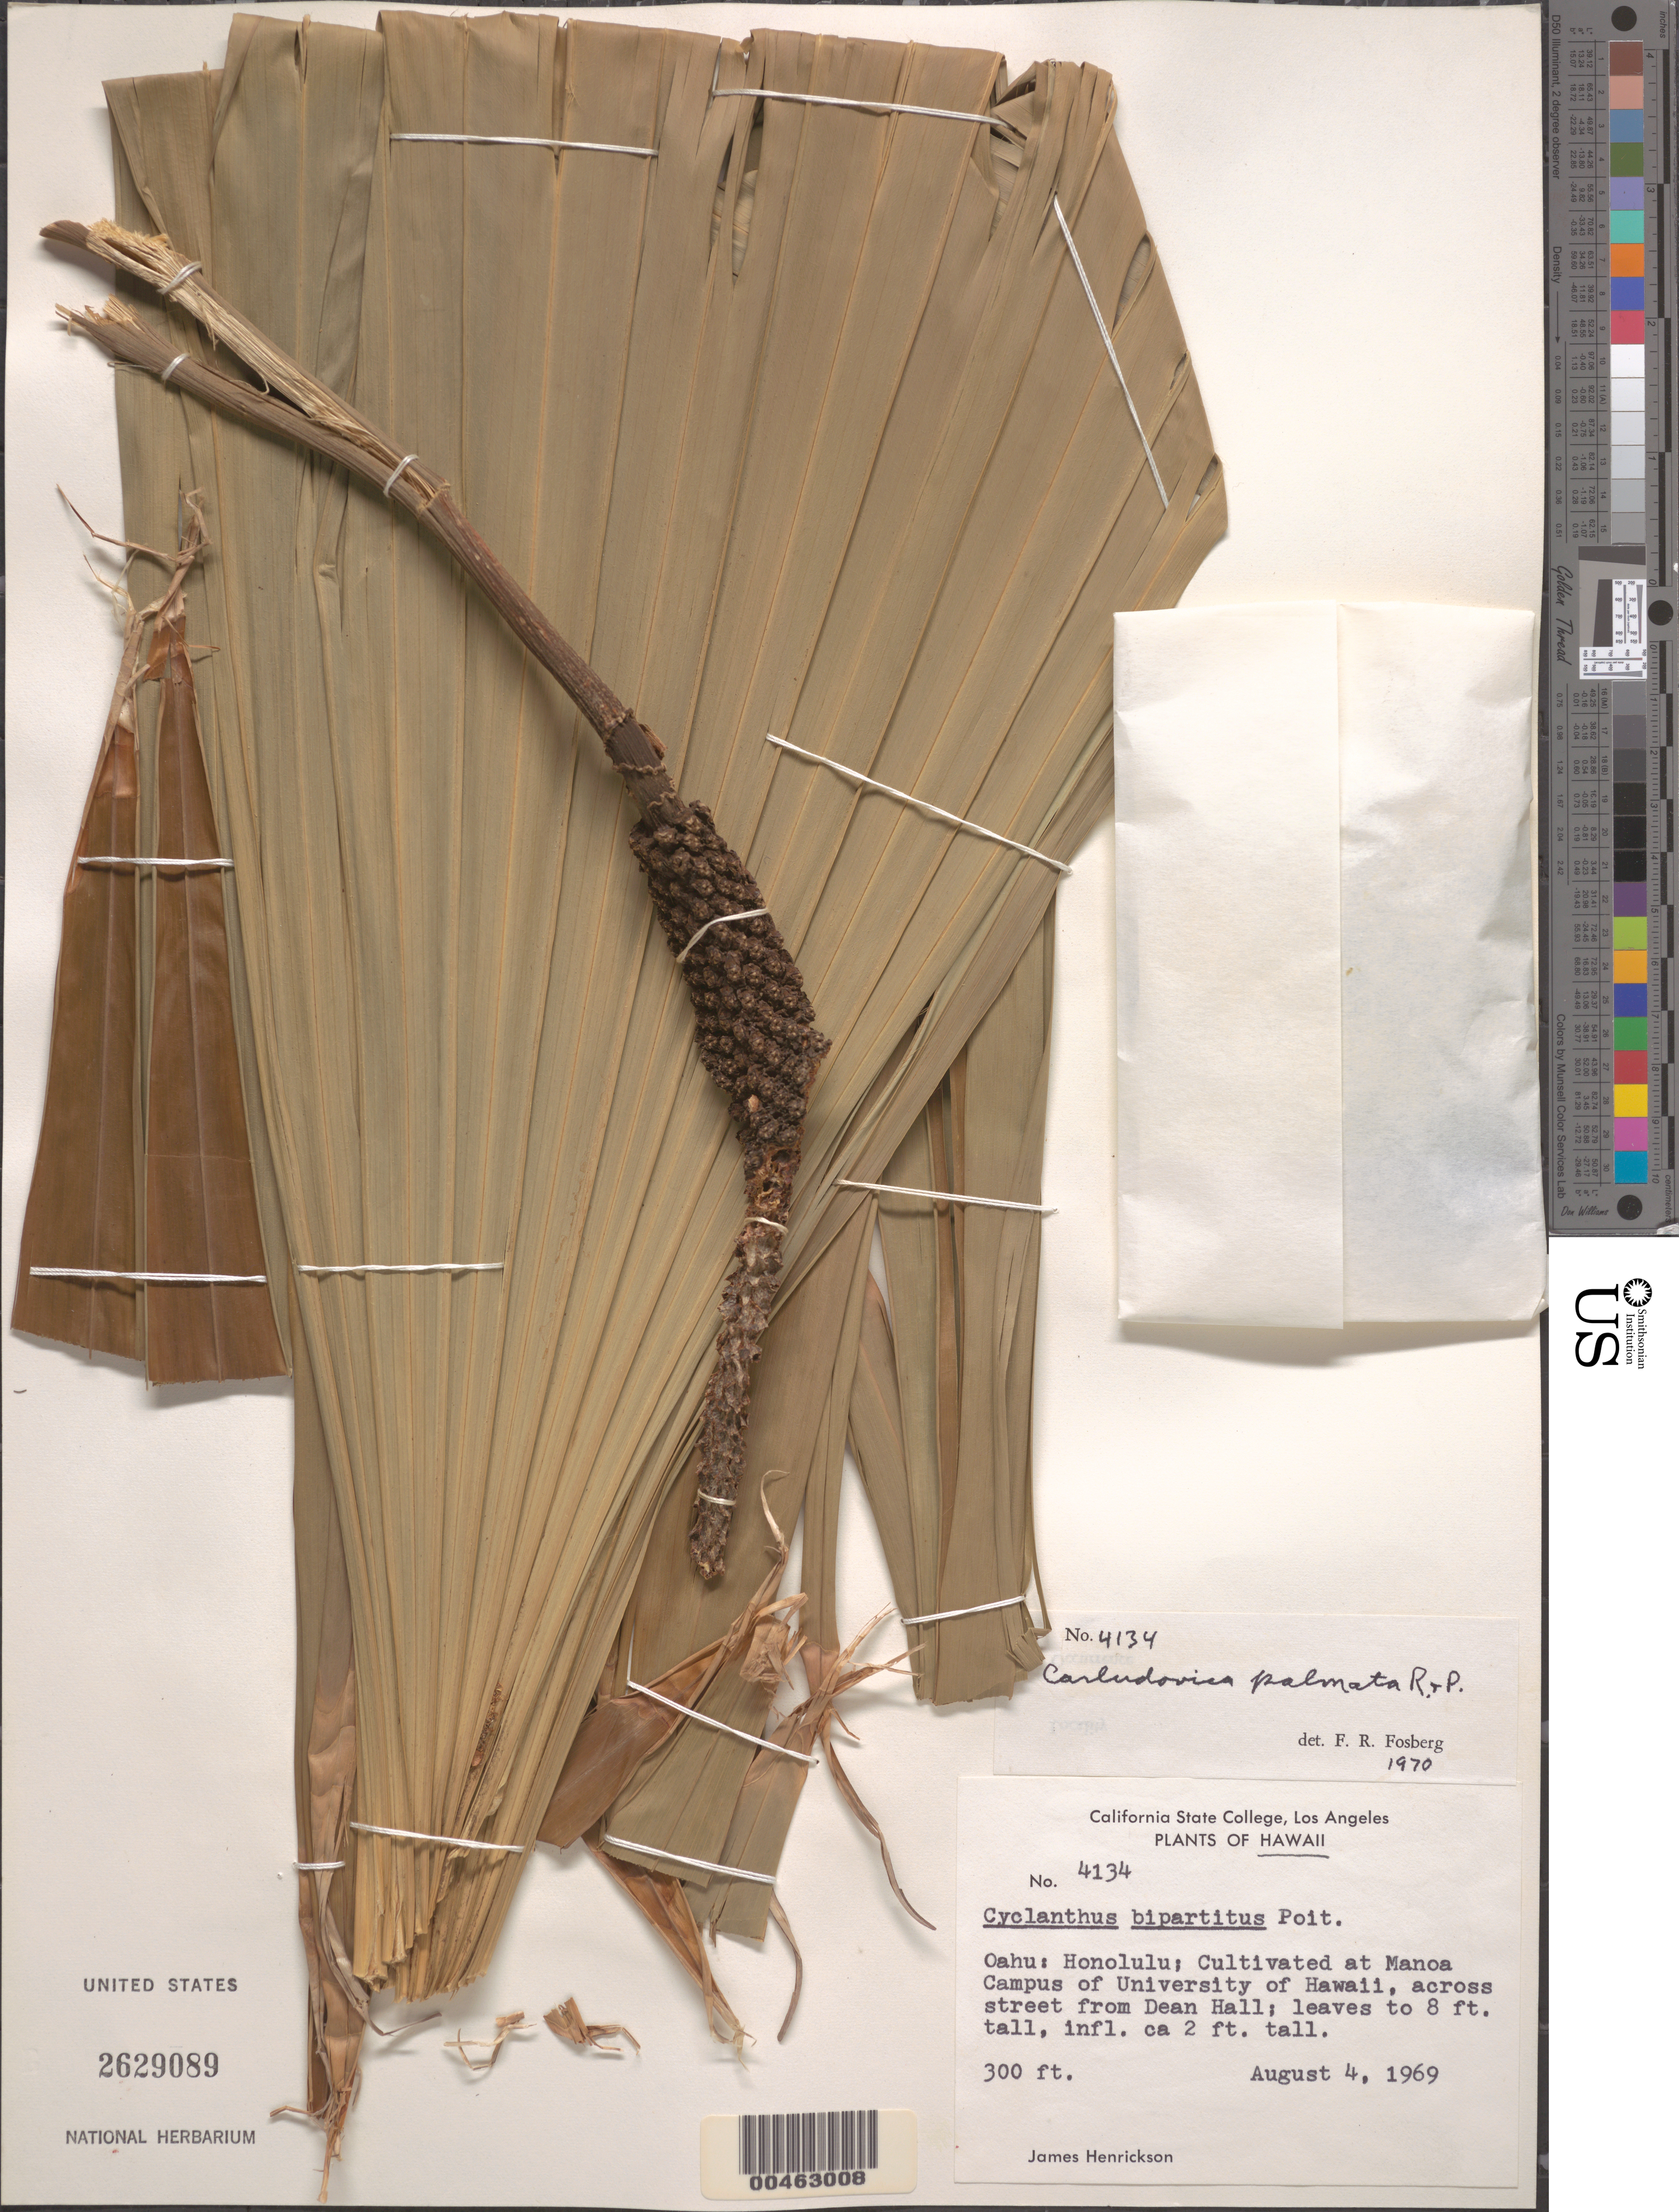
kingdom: Plantae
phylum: Tracheophyta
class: Liliopsida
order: Pandanales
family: Cyclanthaceae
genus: Carludovica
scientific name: Carludovica palmata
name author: Ruiz & Pav.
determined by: Fosberg, F. R.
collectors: J. S. Henrickson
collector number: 4134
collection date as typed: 4 Aug 1969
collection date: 1969-08-04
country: United States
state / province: Hawaii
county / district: Honolulu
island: Oahu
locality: Honolulu; Manoa Campus of University of hawaii, across street from Dean Hall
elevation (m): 91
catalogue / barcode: US 2629089